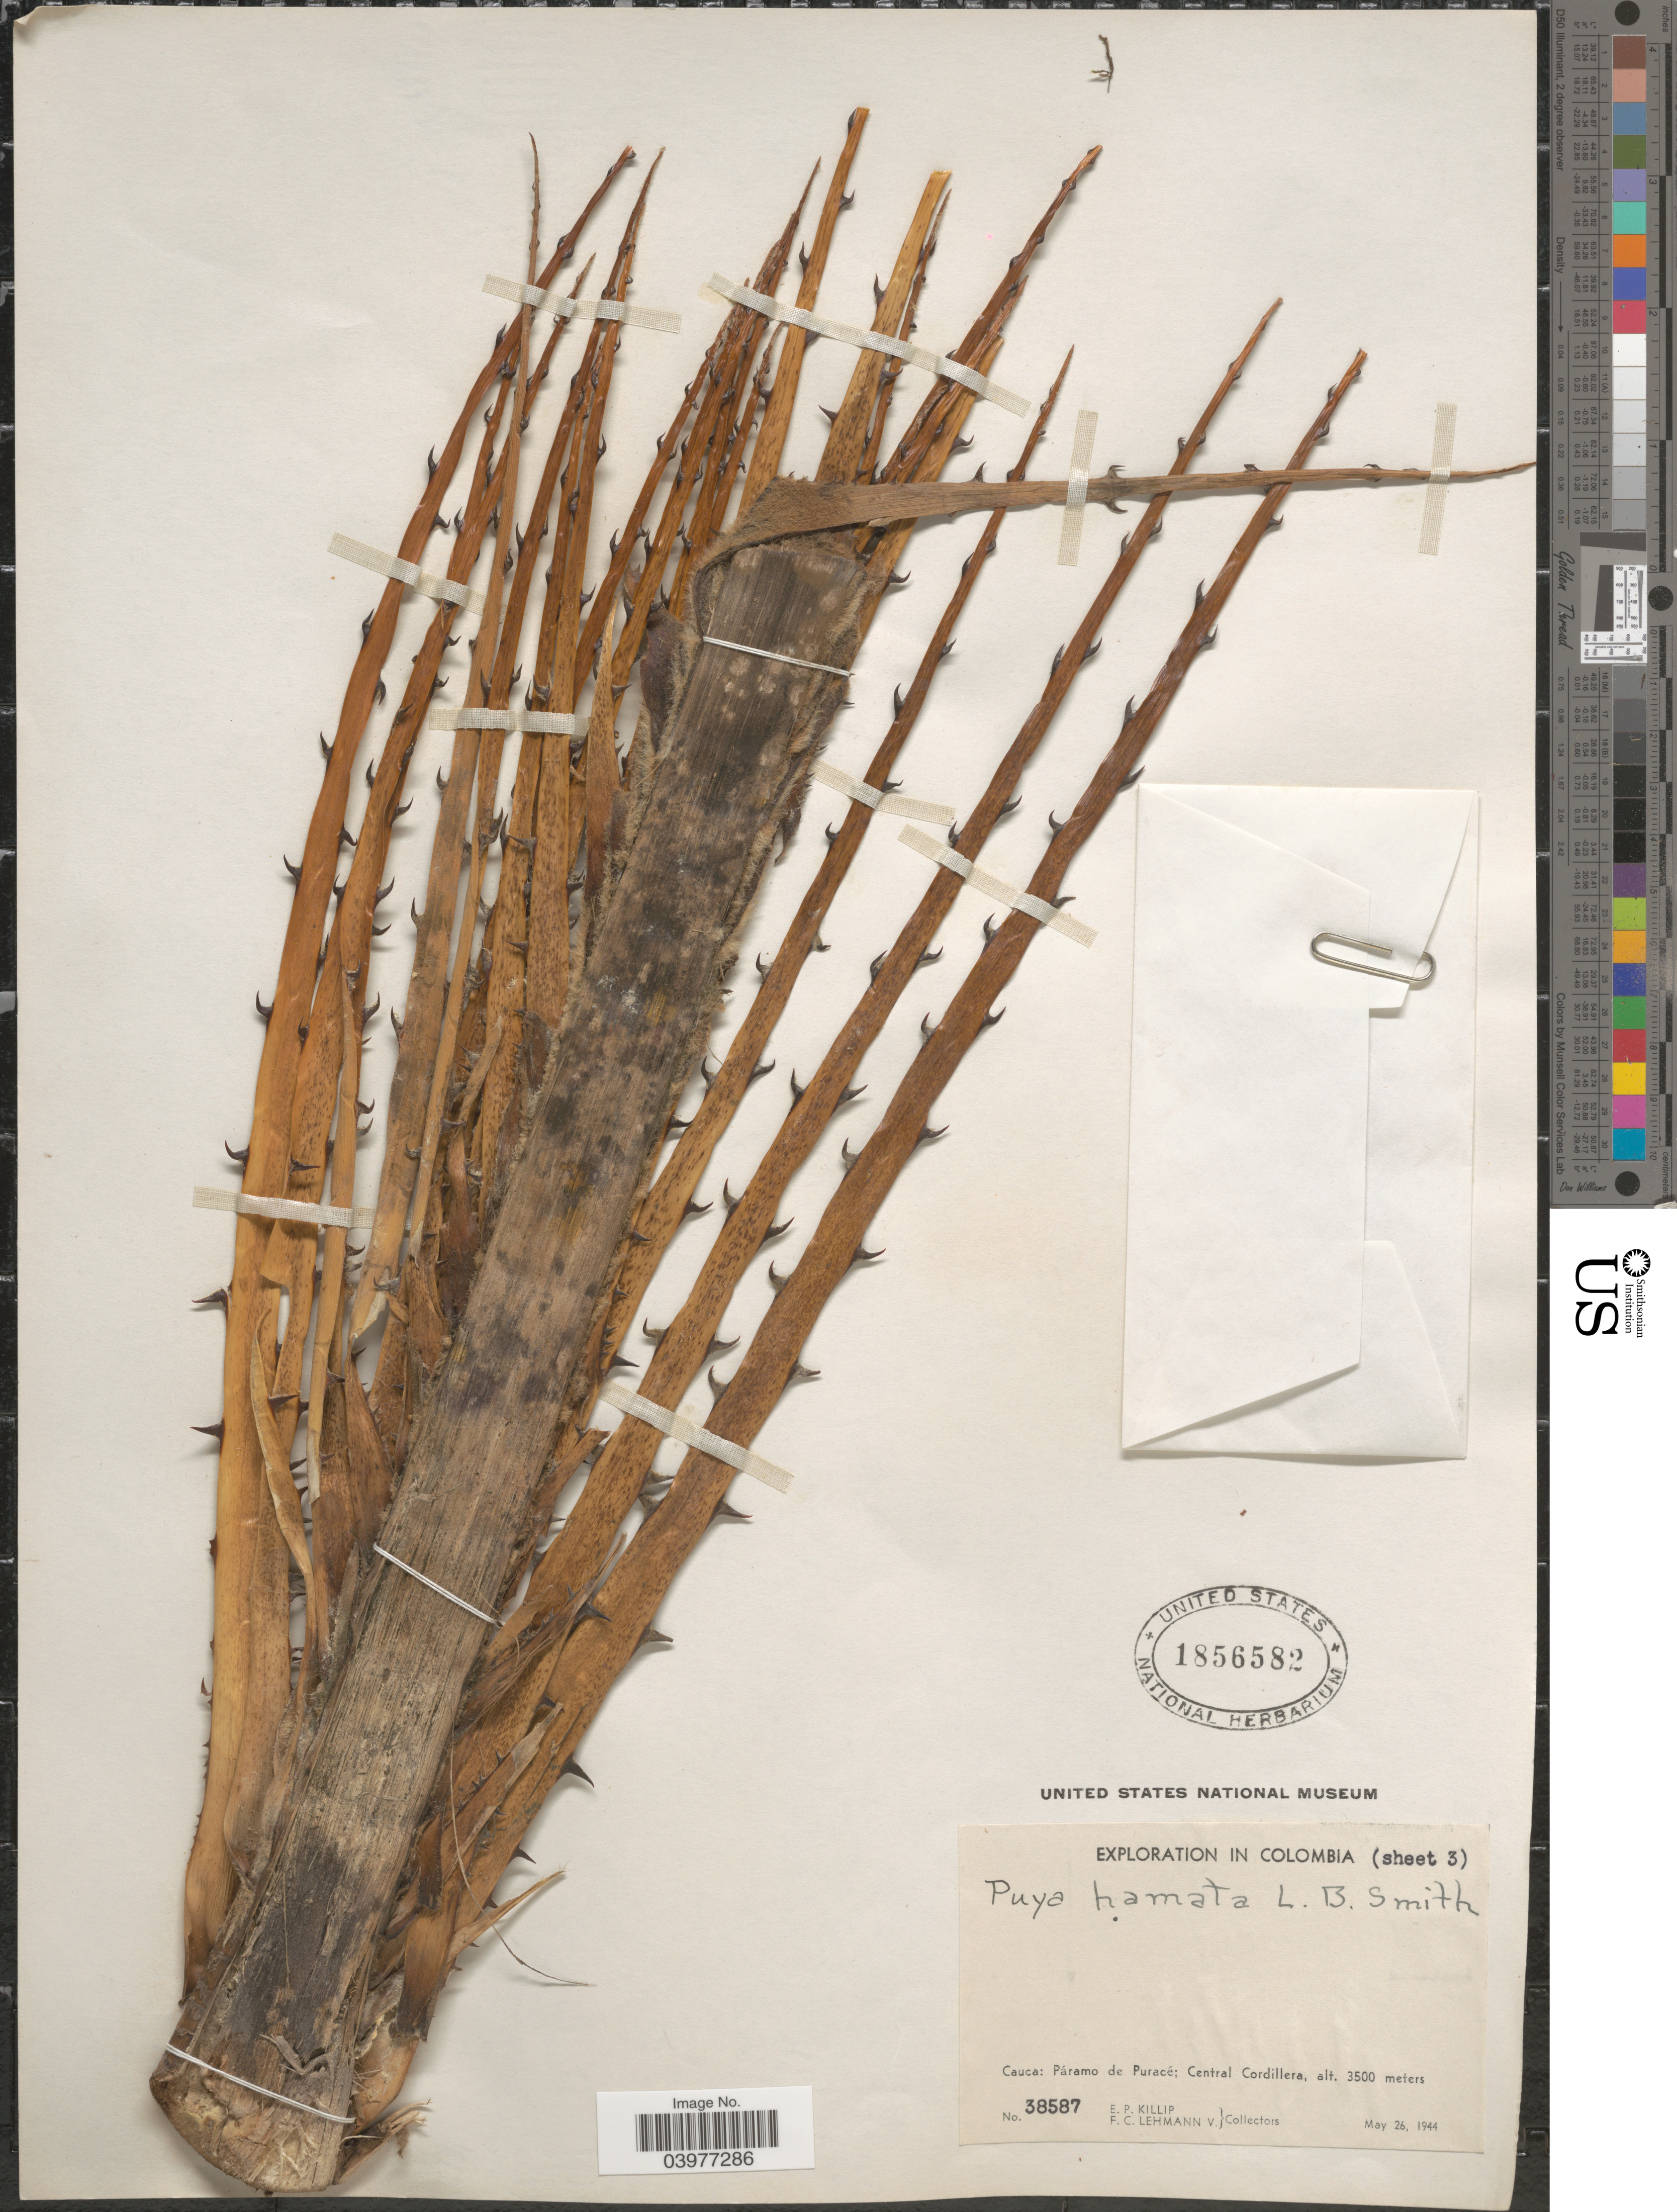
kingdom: Plantae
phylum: Tracheophyta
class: Liliopsida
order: Poales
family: Bromeliaceae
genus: Puya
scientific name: Puya hamata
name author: L.B. Sm.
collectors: E. P. Killip & F. Lehmann v.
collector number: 38587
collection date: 1944-05-26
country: Colombia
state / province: Cauca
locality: Páramo de Puracé; Central Cordillera.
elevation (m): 3500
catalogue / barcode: US 1856582